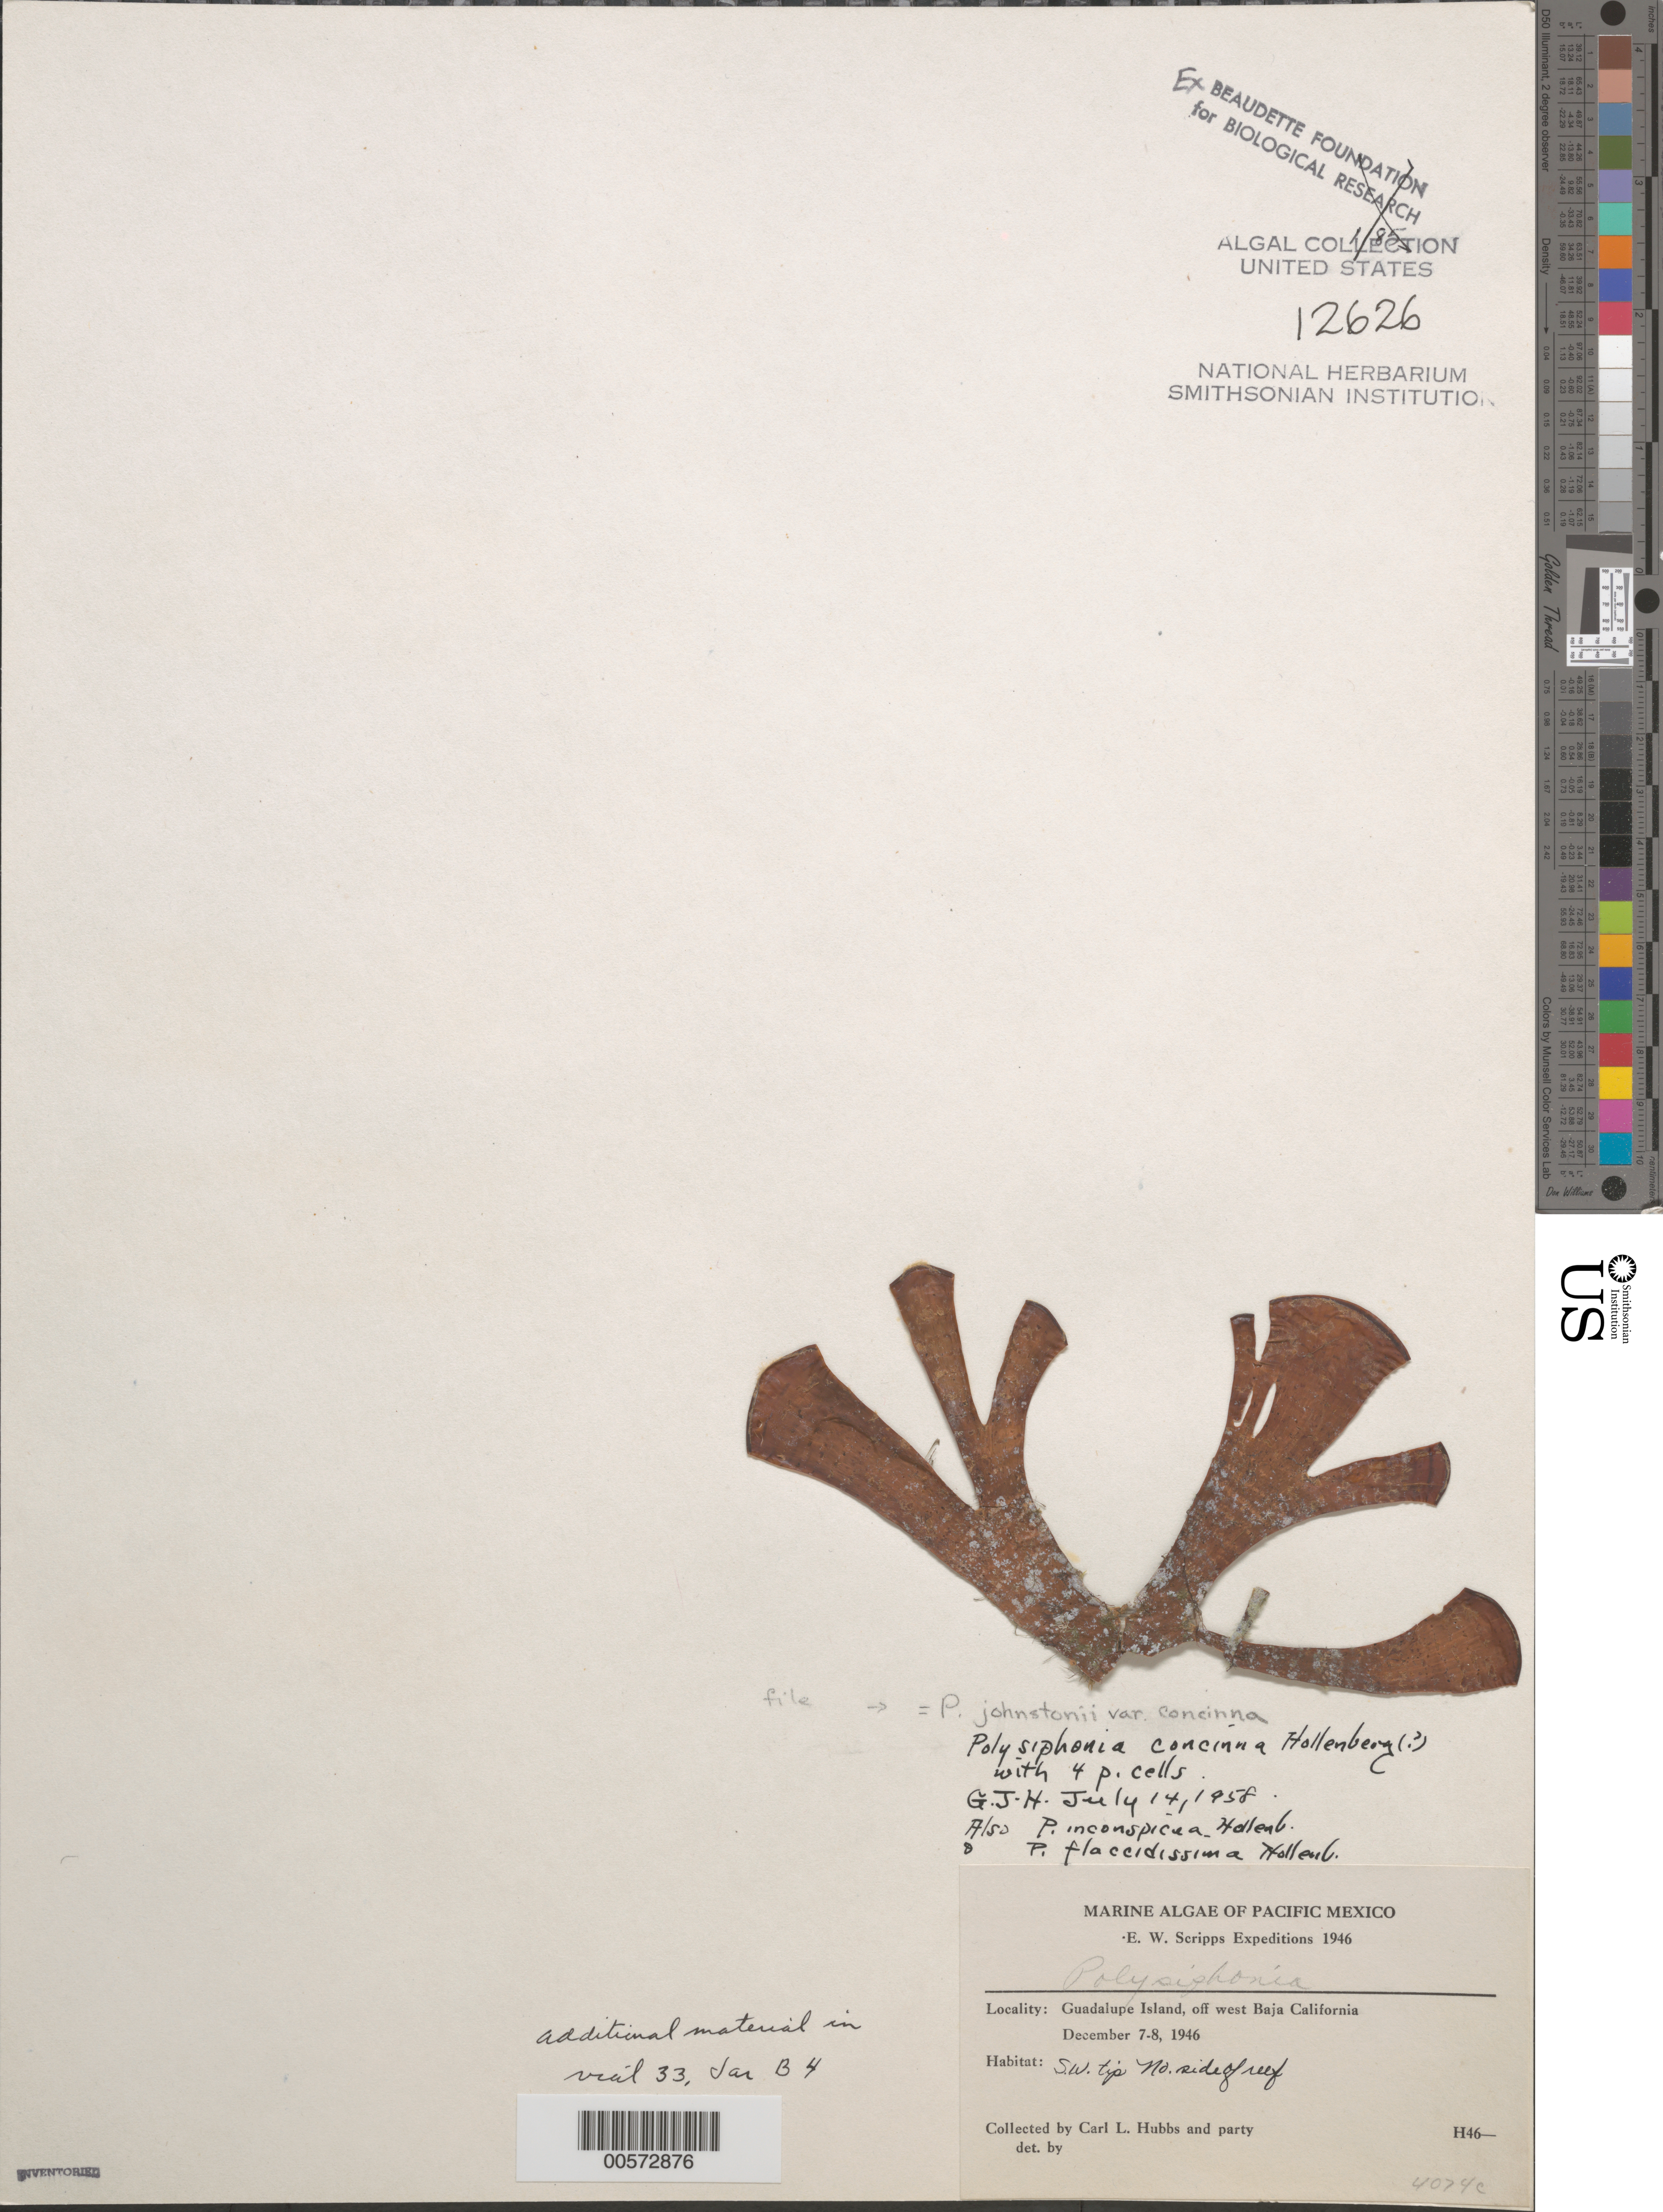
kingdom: Plantae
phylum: Rhodophyta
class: Florideophyceae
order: Ceramiales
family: Rhodomelaceae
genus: Melanothamnus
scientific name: Melanothamnus johnstonii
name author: (Setchell & N.L. Gardner) Diaz-Tapia & Maggs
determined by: Algae name updating Project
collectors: C. Hubbs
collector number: EYD 4074c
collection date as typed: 07 Dec 1946 to 08 Dec 1946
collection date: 1946-12-07/1946-12-08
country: Mexico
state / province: Baja California Norte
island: Isla Guadalupe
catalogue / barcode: US 12626